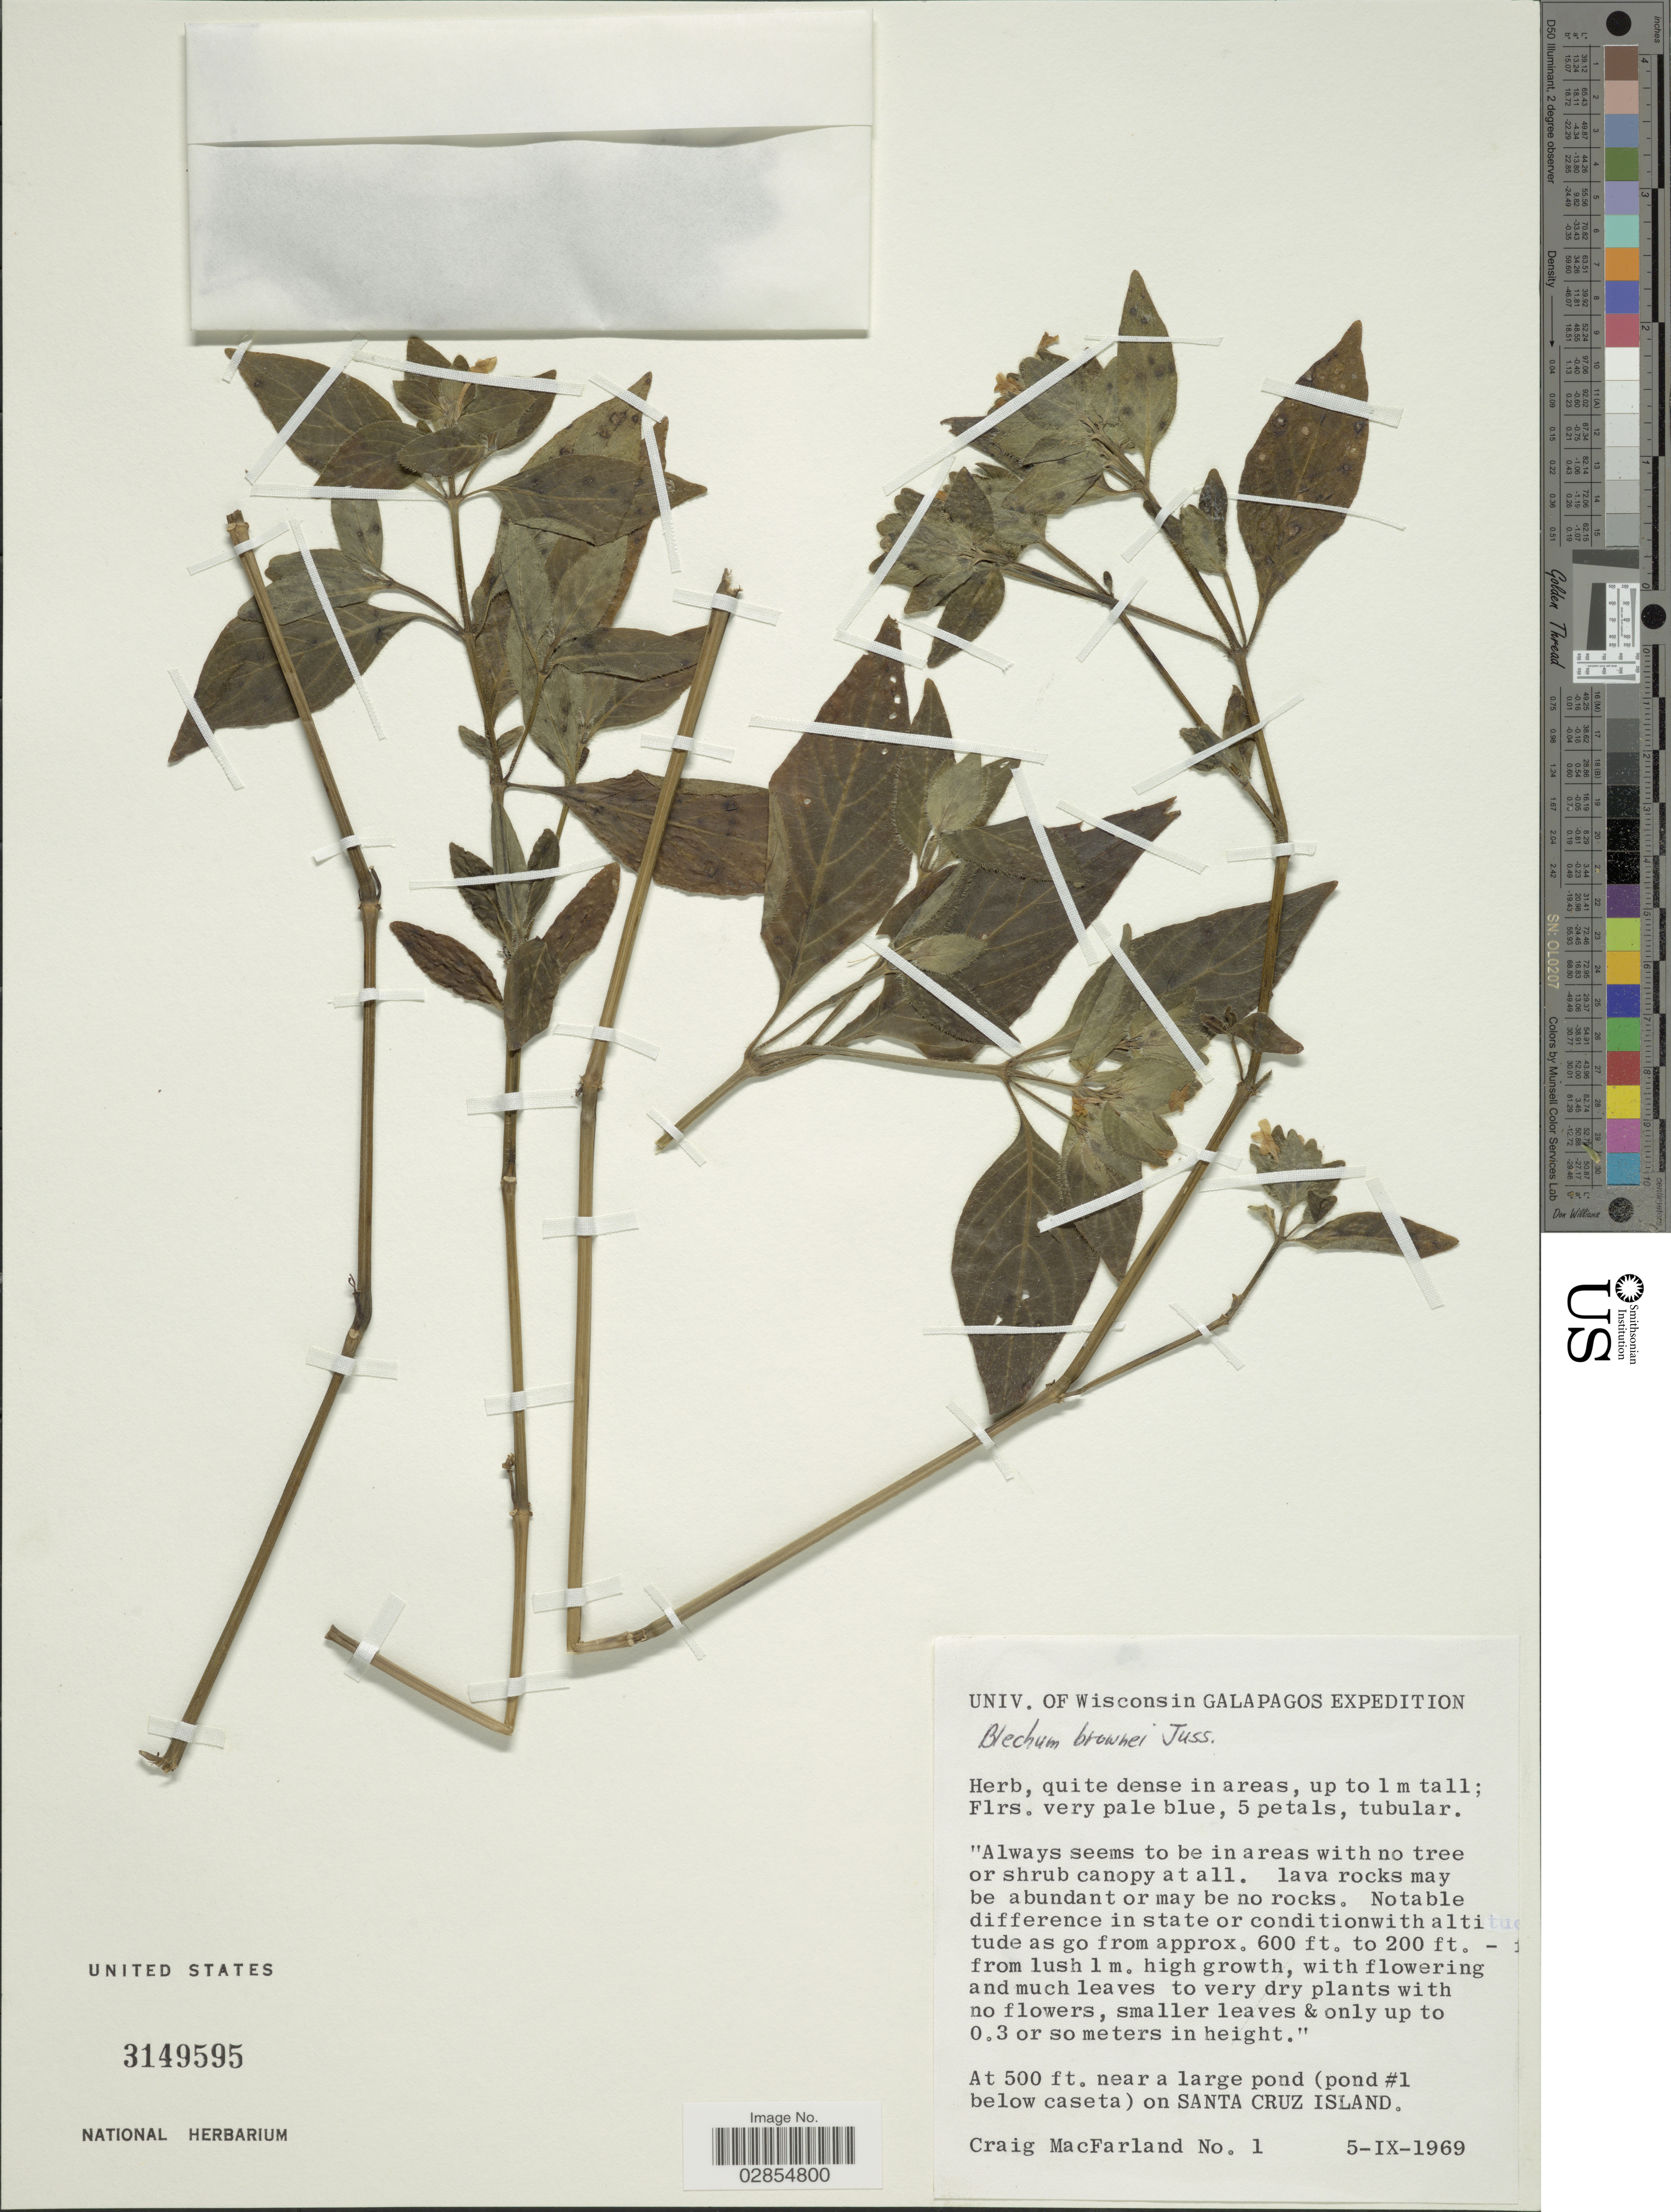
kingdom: Plantae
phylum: Tracheophyta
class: Magnoliopsida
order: Lamiales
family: Acanthaceae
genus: Blechum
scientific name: Blechum brownei f. puberulum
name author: Leonard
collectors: C. MacFarland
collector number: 1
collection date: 1969-09-05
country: Solomon Islands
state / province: Santa Cruz Is.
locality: Galapagos. Near a large pond (pond #1 below caseta) on Santa Cruz Island.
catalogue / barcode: US 3149595